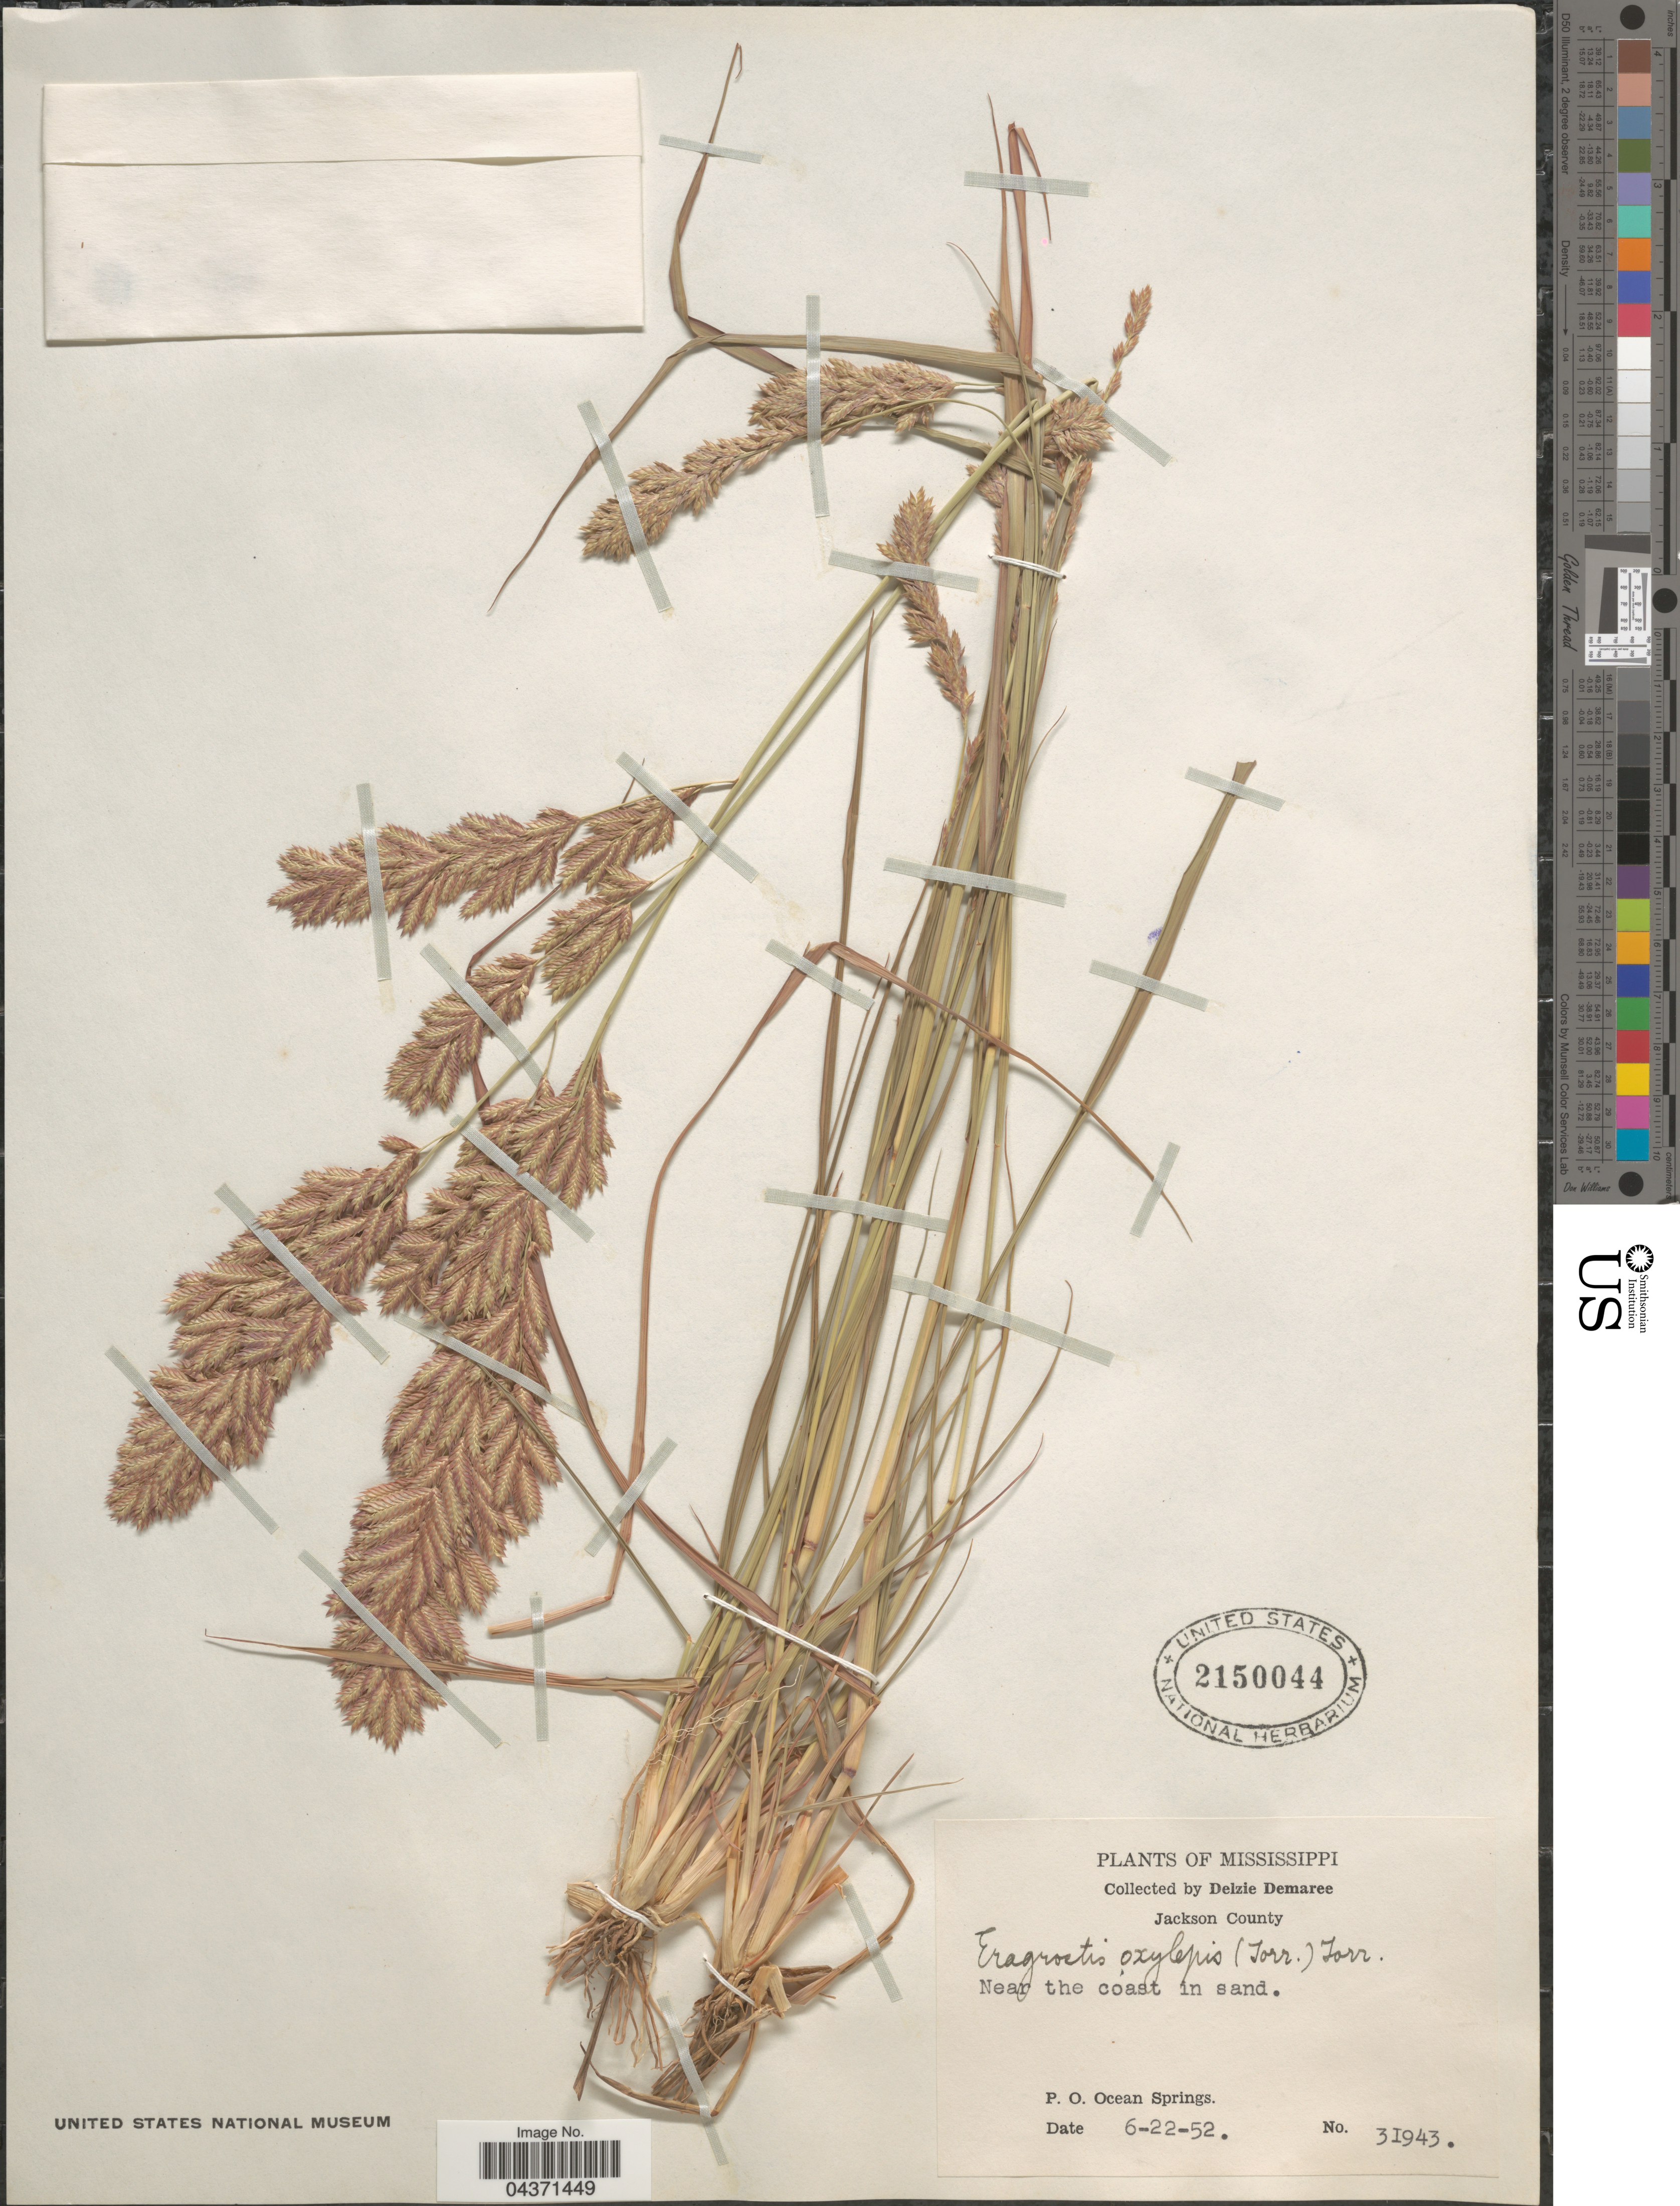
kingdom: Plantae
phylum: Tracheophyta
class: Liliopsida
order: Poales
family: Poaceae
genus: Eragrostis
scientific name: Eragrostis secundiflora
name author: J. Presl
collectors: D. Demaree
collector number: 31943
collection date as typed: Transcribed d/m/y: 22/6/52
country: United States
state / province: Mississippi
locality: Jackson County. Near the coast in sand. P. O. Ocean Springs.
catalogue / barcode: US 2150044